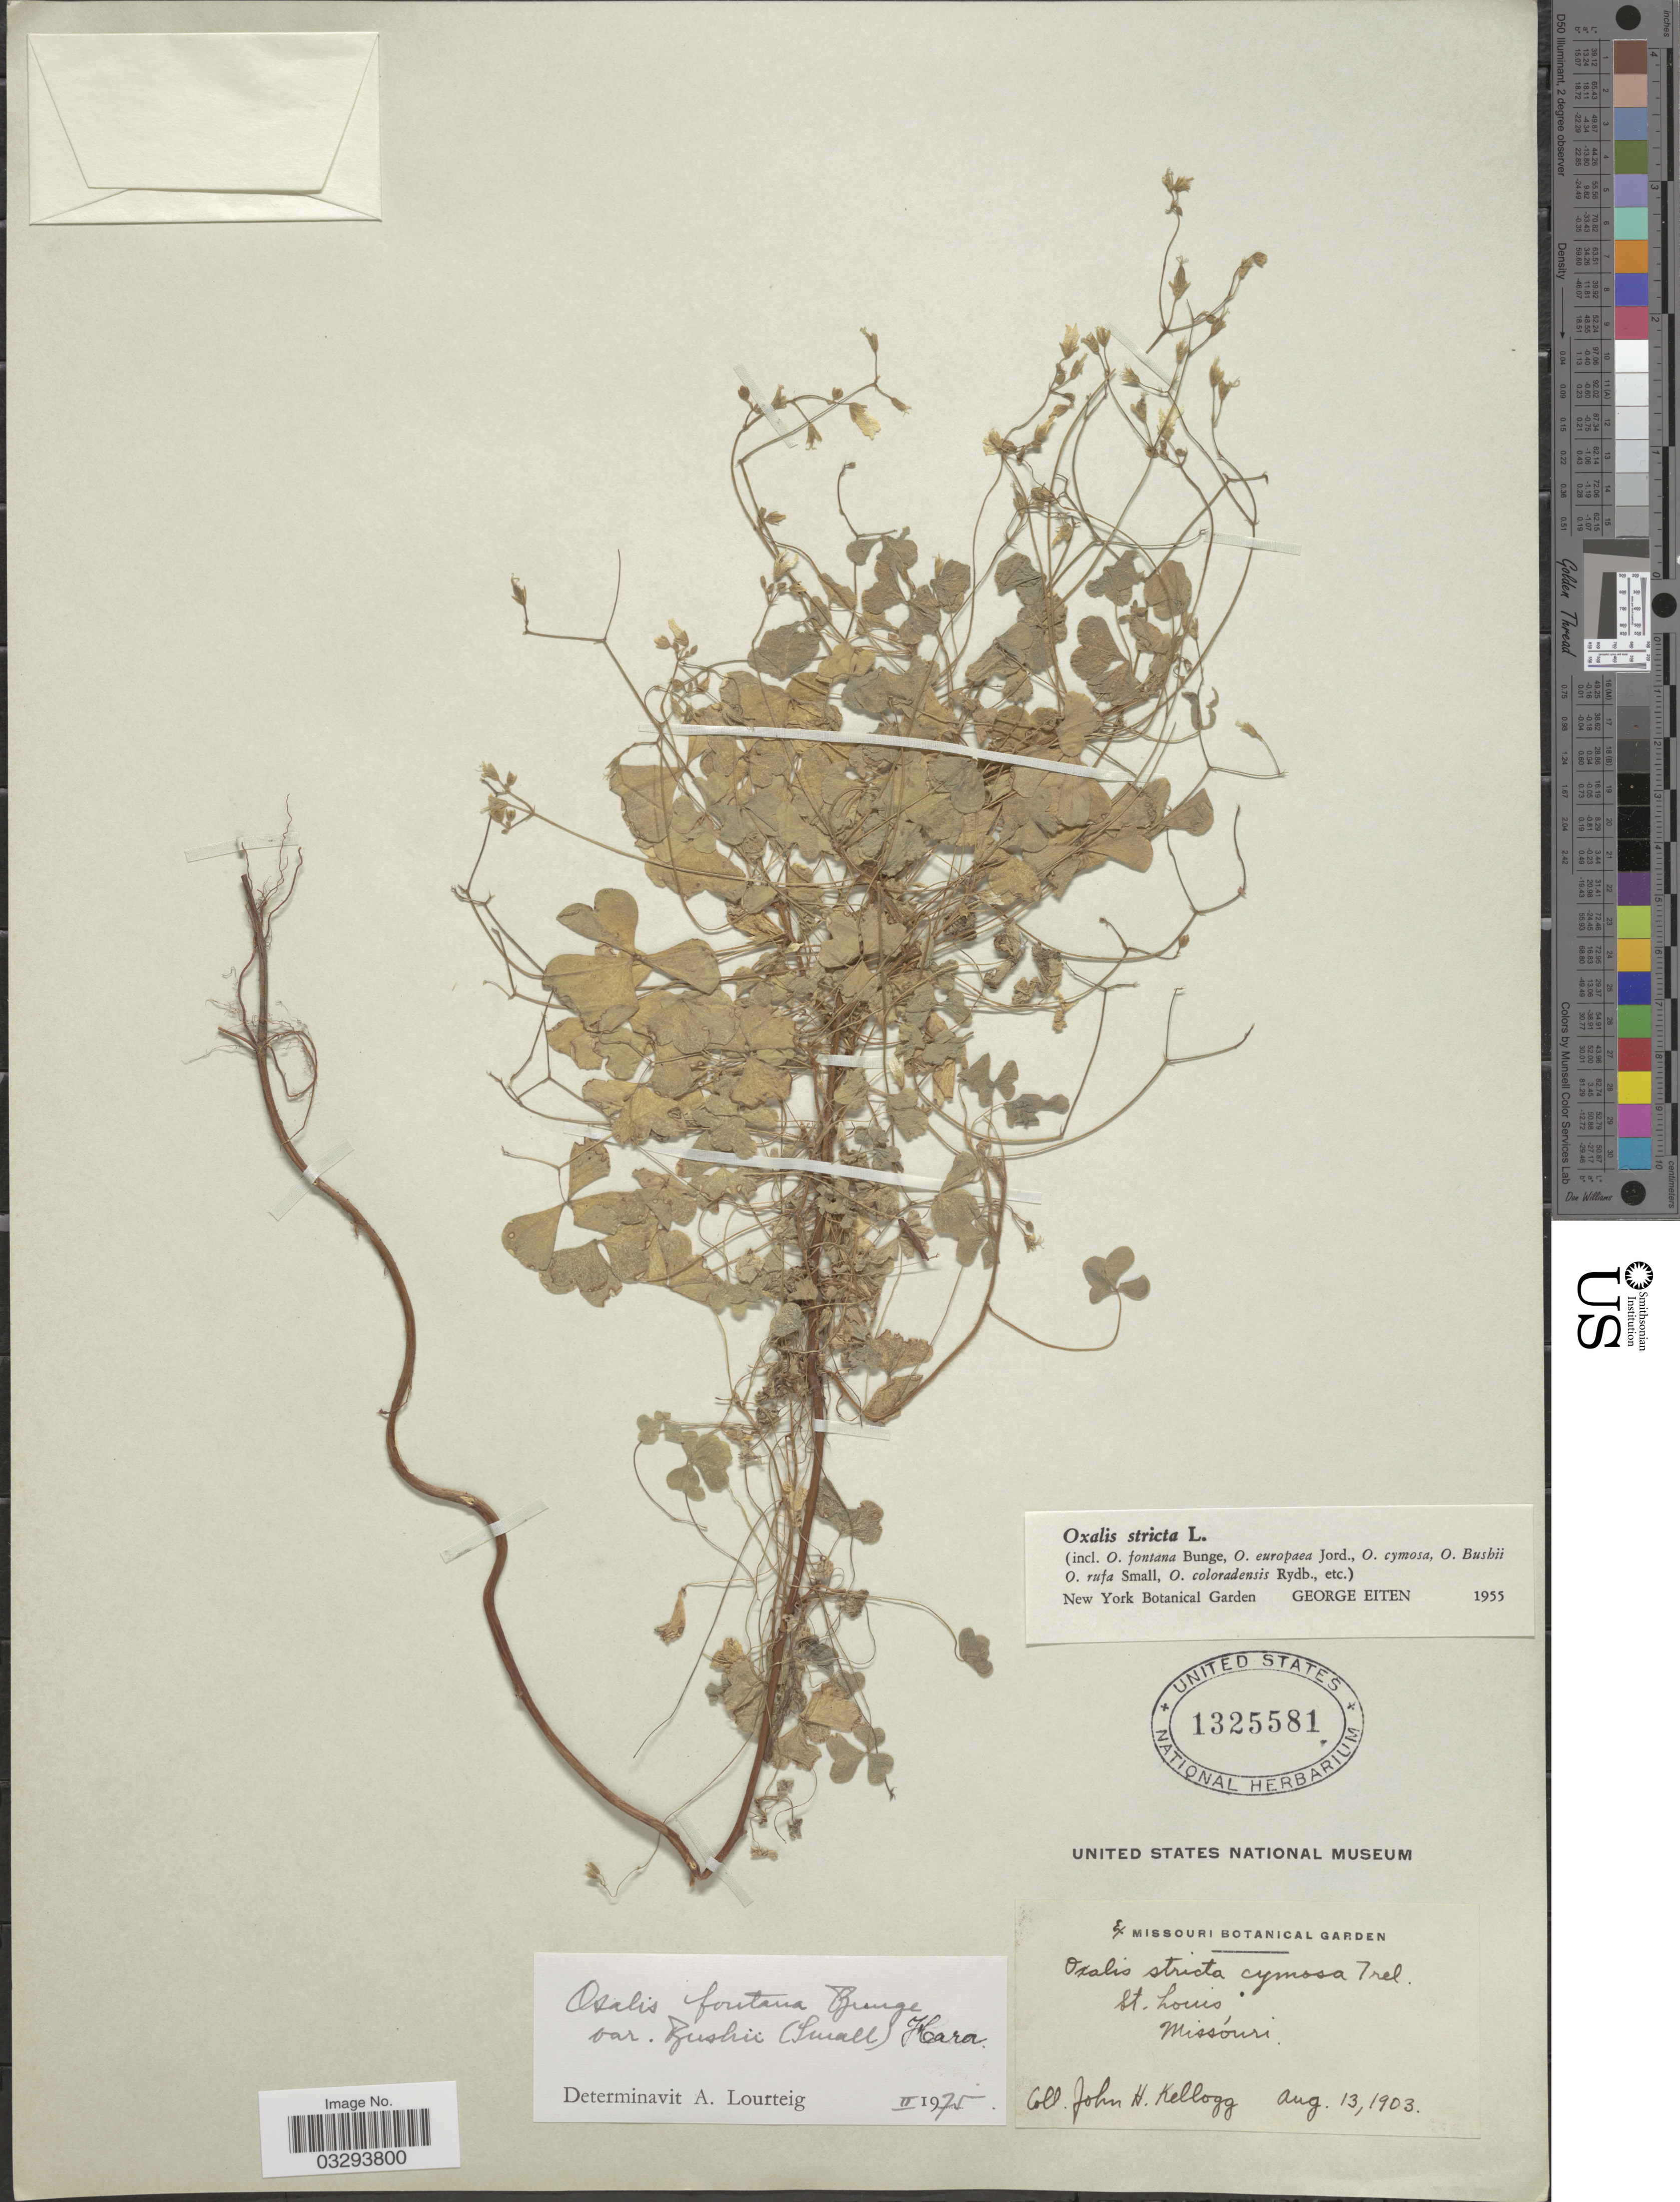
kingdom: Plantae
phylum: Tracheophyta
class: Magnoliopsida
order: Oxalidales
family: Oxalidaceae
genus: Oxalis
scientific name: Oxalis fontana var. bushii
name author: (Small) H. Hara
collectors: J. H. Kellogg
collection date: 1903-08-13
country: United States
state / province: Missouri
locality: St. Louis.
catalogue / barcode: US 1325581